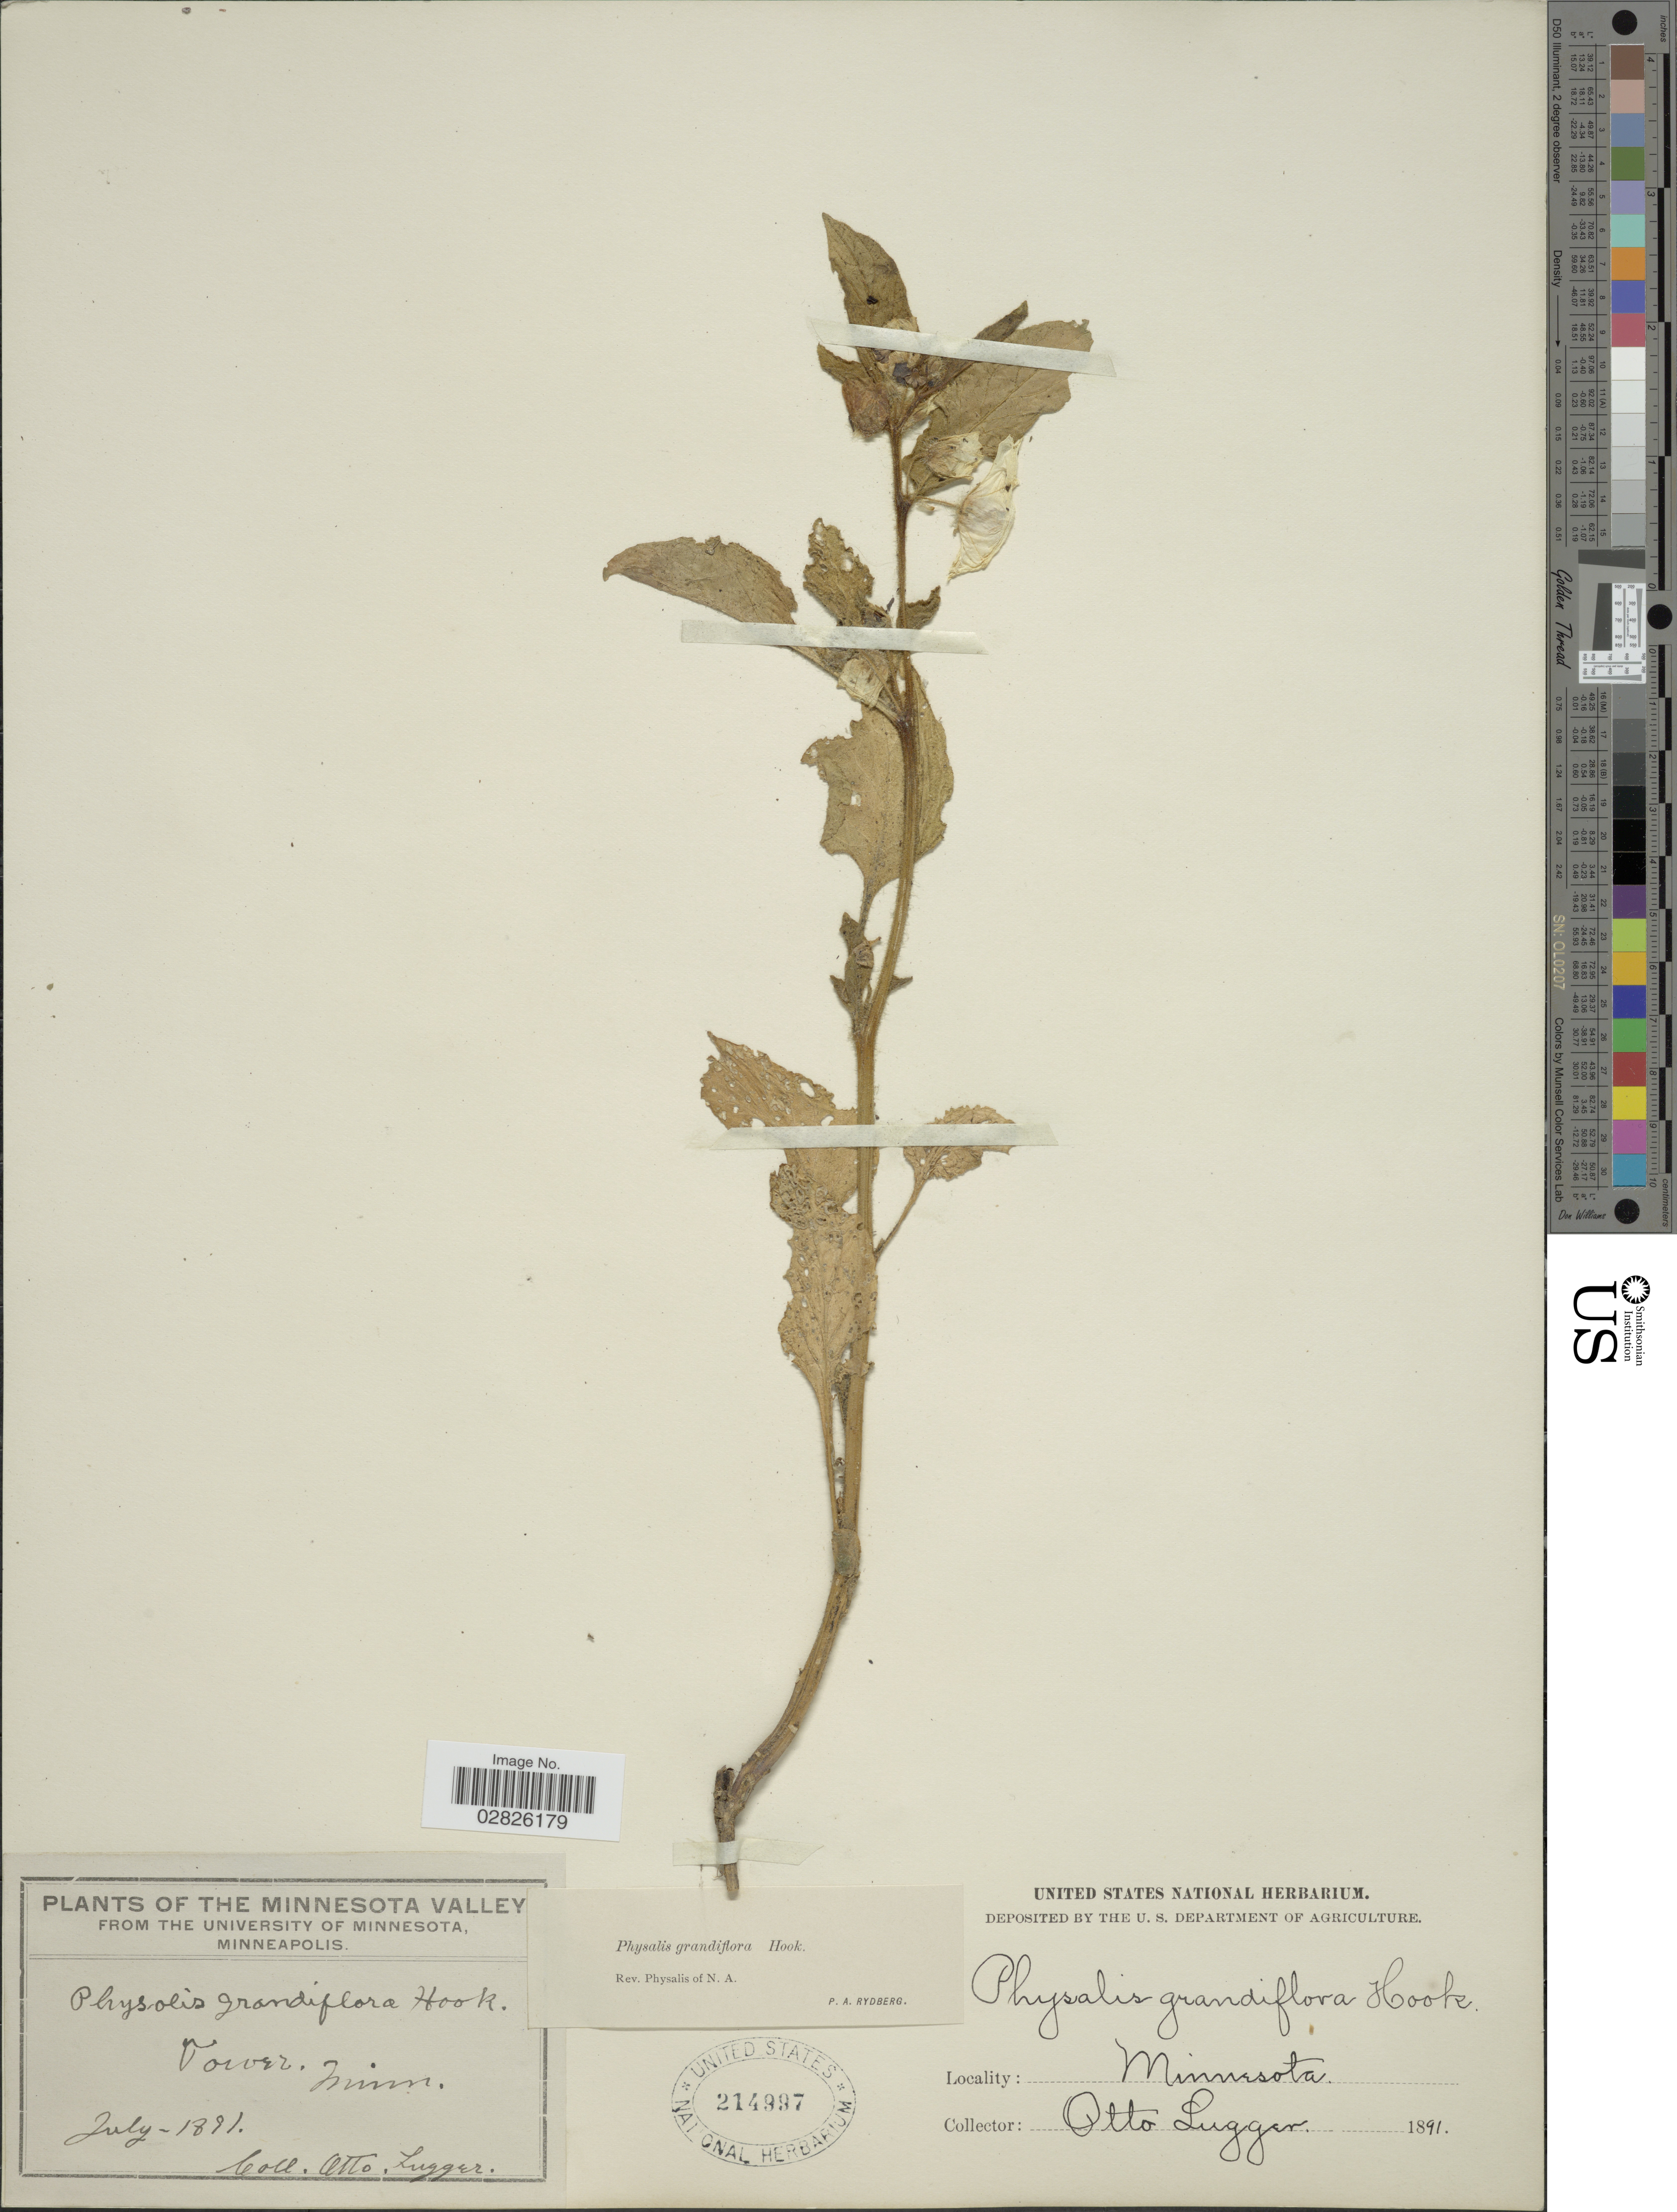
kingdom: Plantae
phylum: Tracheophyta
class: Magnoliopsida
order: Solanales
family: Solanaceae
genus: Leucophysalis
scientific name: Leucophysalis grandiflora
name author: (Hook.) Rydb.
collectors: O. Lugger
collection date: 1891-07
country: United States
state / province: Minnesota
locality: Tower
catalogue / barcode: US 214997